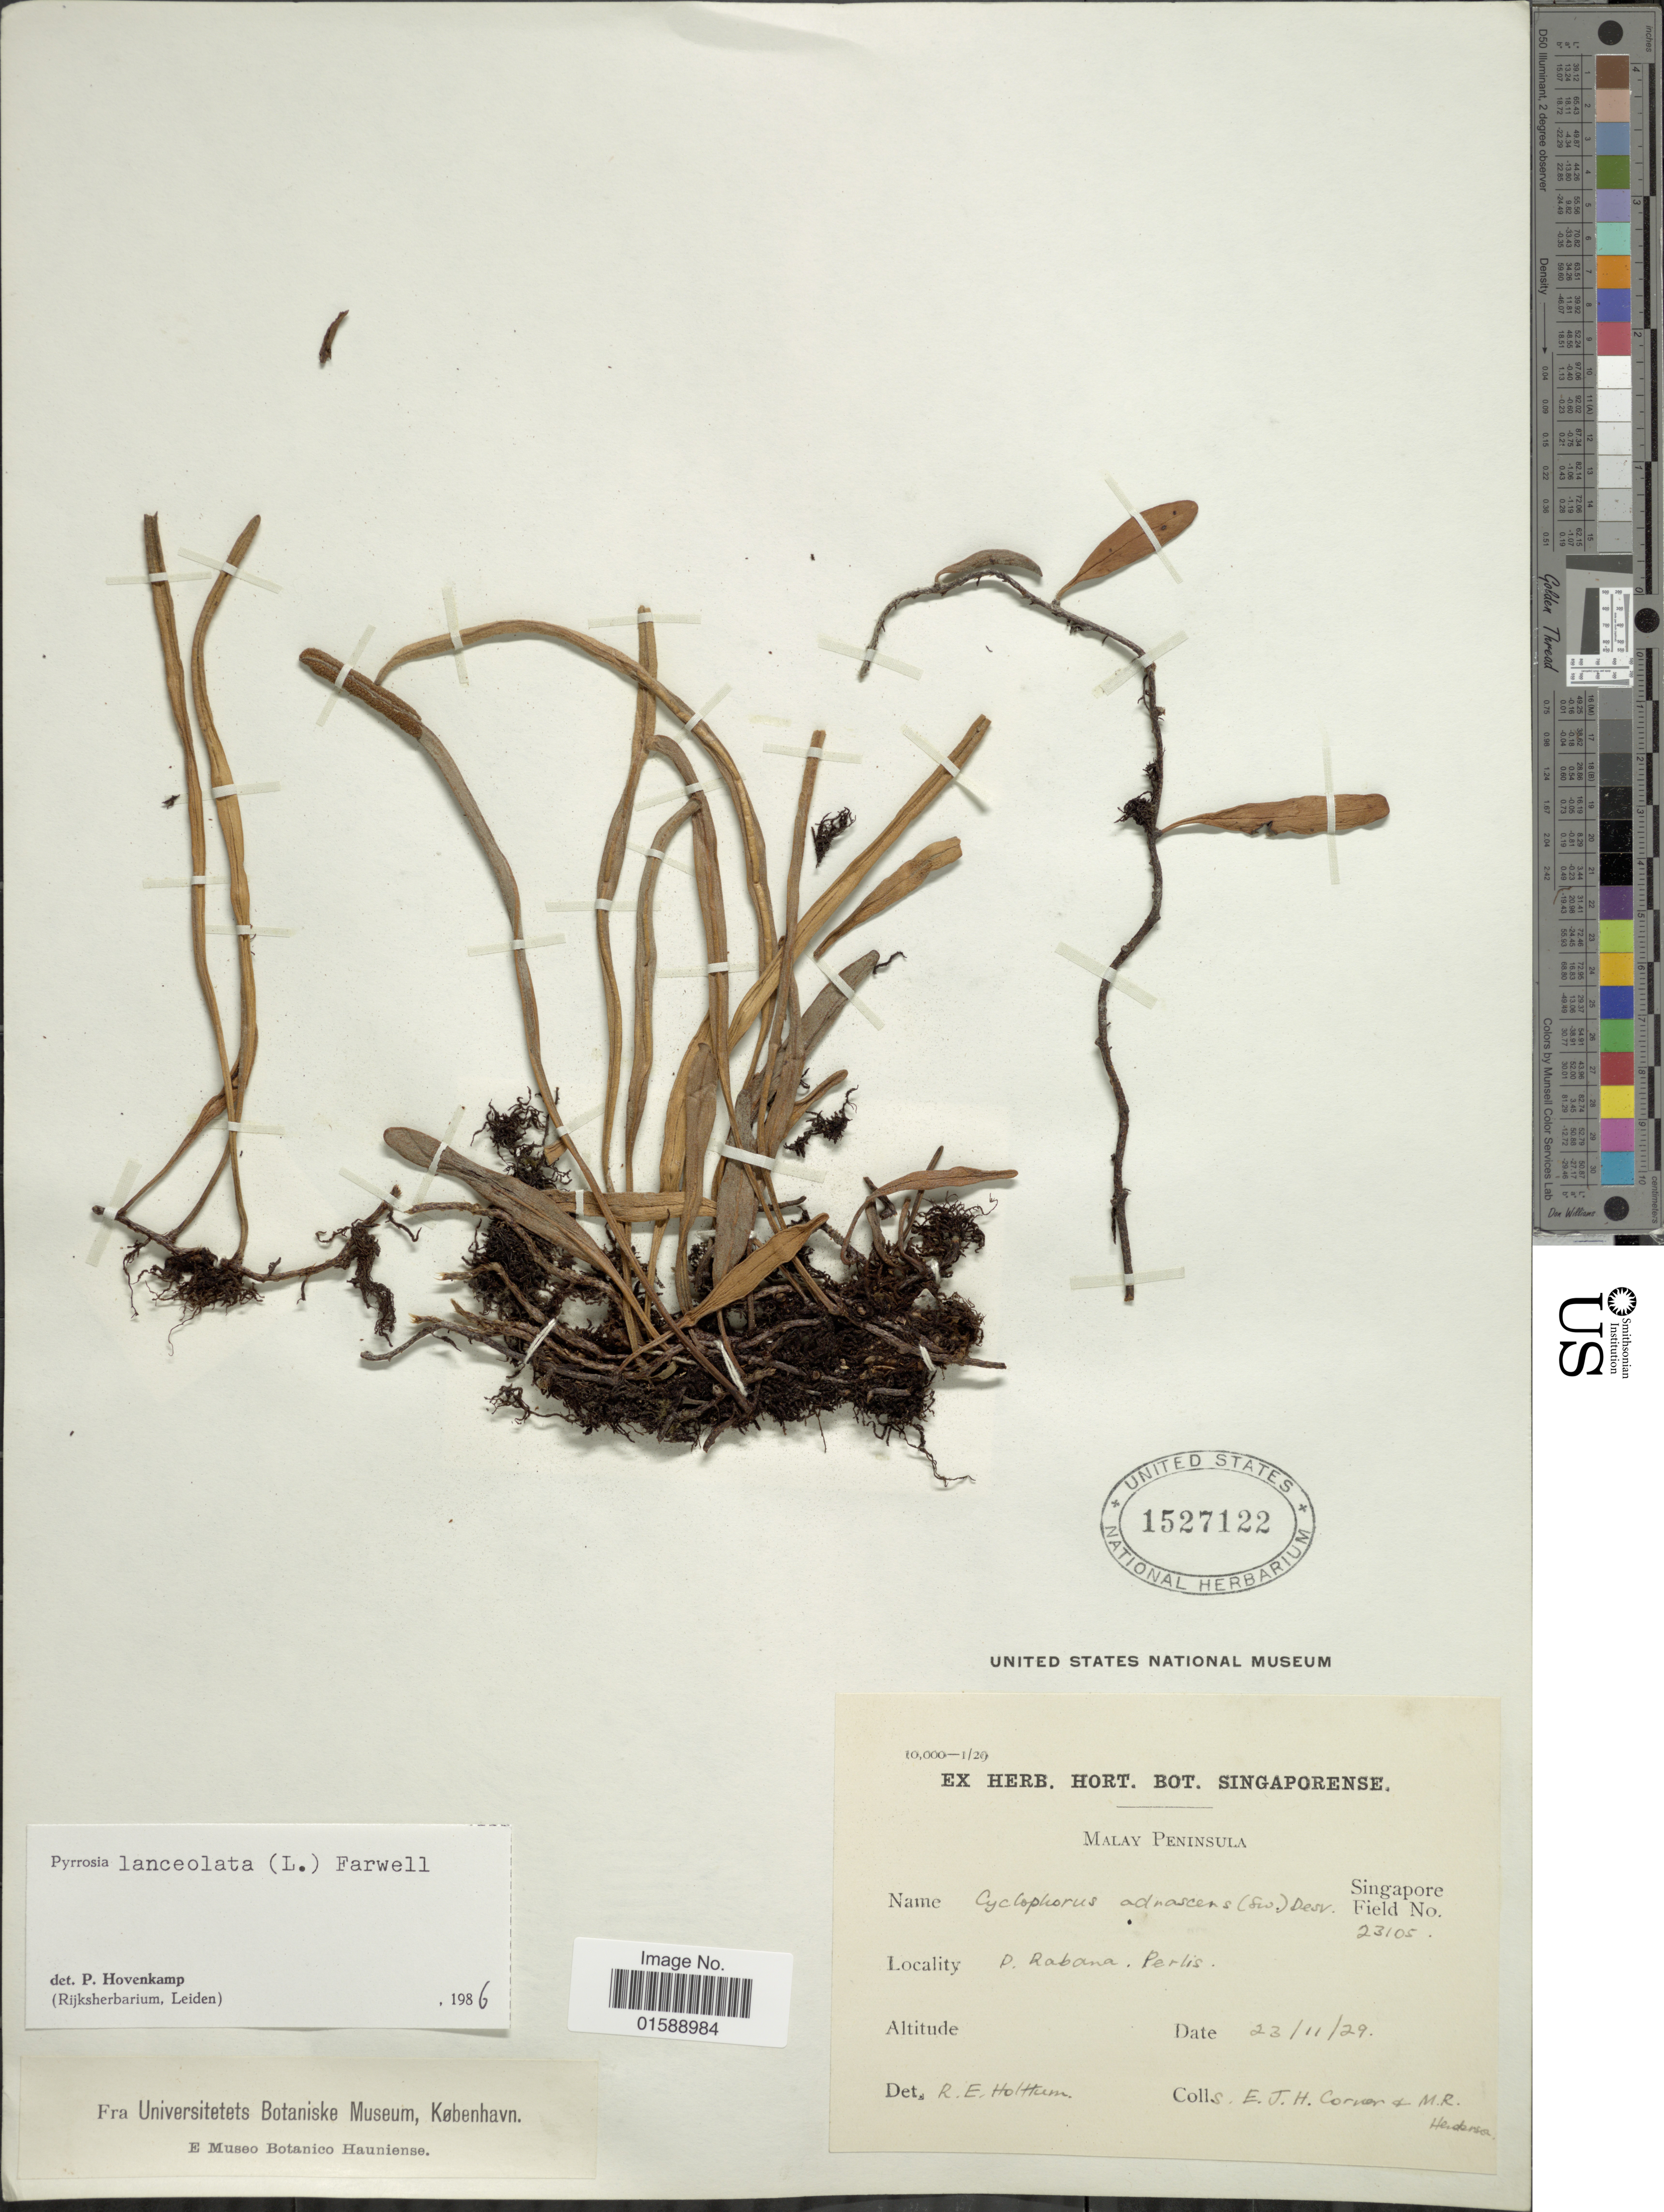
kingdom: Plantae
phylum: Tracheophyta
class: Polypodiopsida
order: Polypodiales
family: Polypodiaceae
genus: Pyrrosia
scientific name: Pyrrosia lanceolata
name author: (L.) Farw.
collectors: E. Corner & M. Henderson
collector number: Singapore Field 23105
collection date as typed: Transcribed d/m/y: 23/11/29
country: Malaysia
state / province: Perlis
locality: Malay Peninsula. P. Rabana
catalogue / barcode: US 1527122